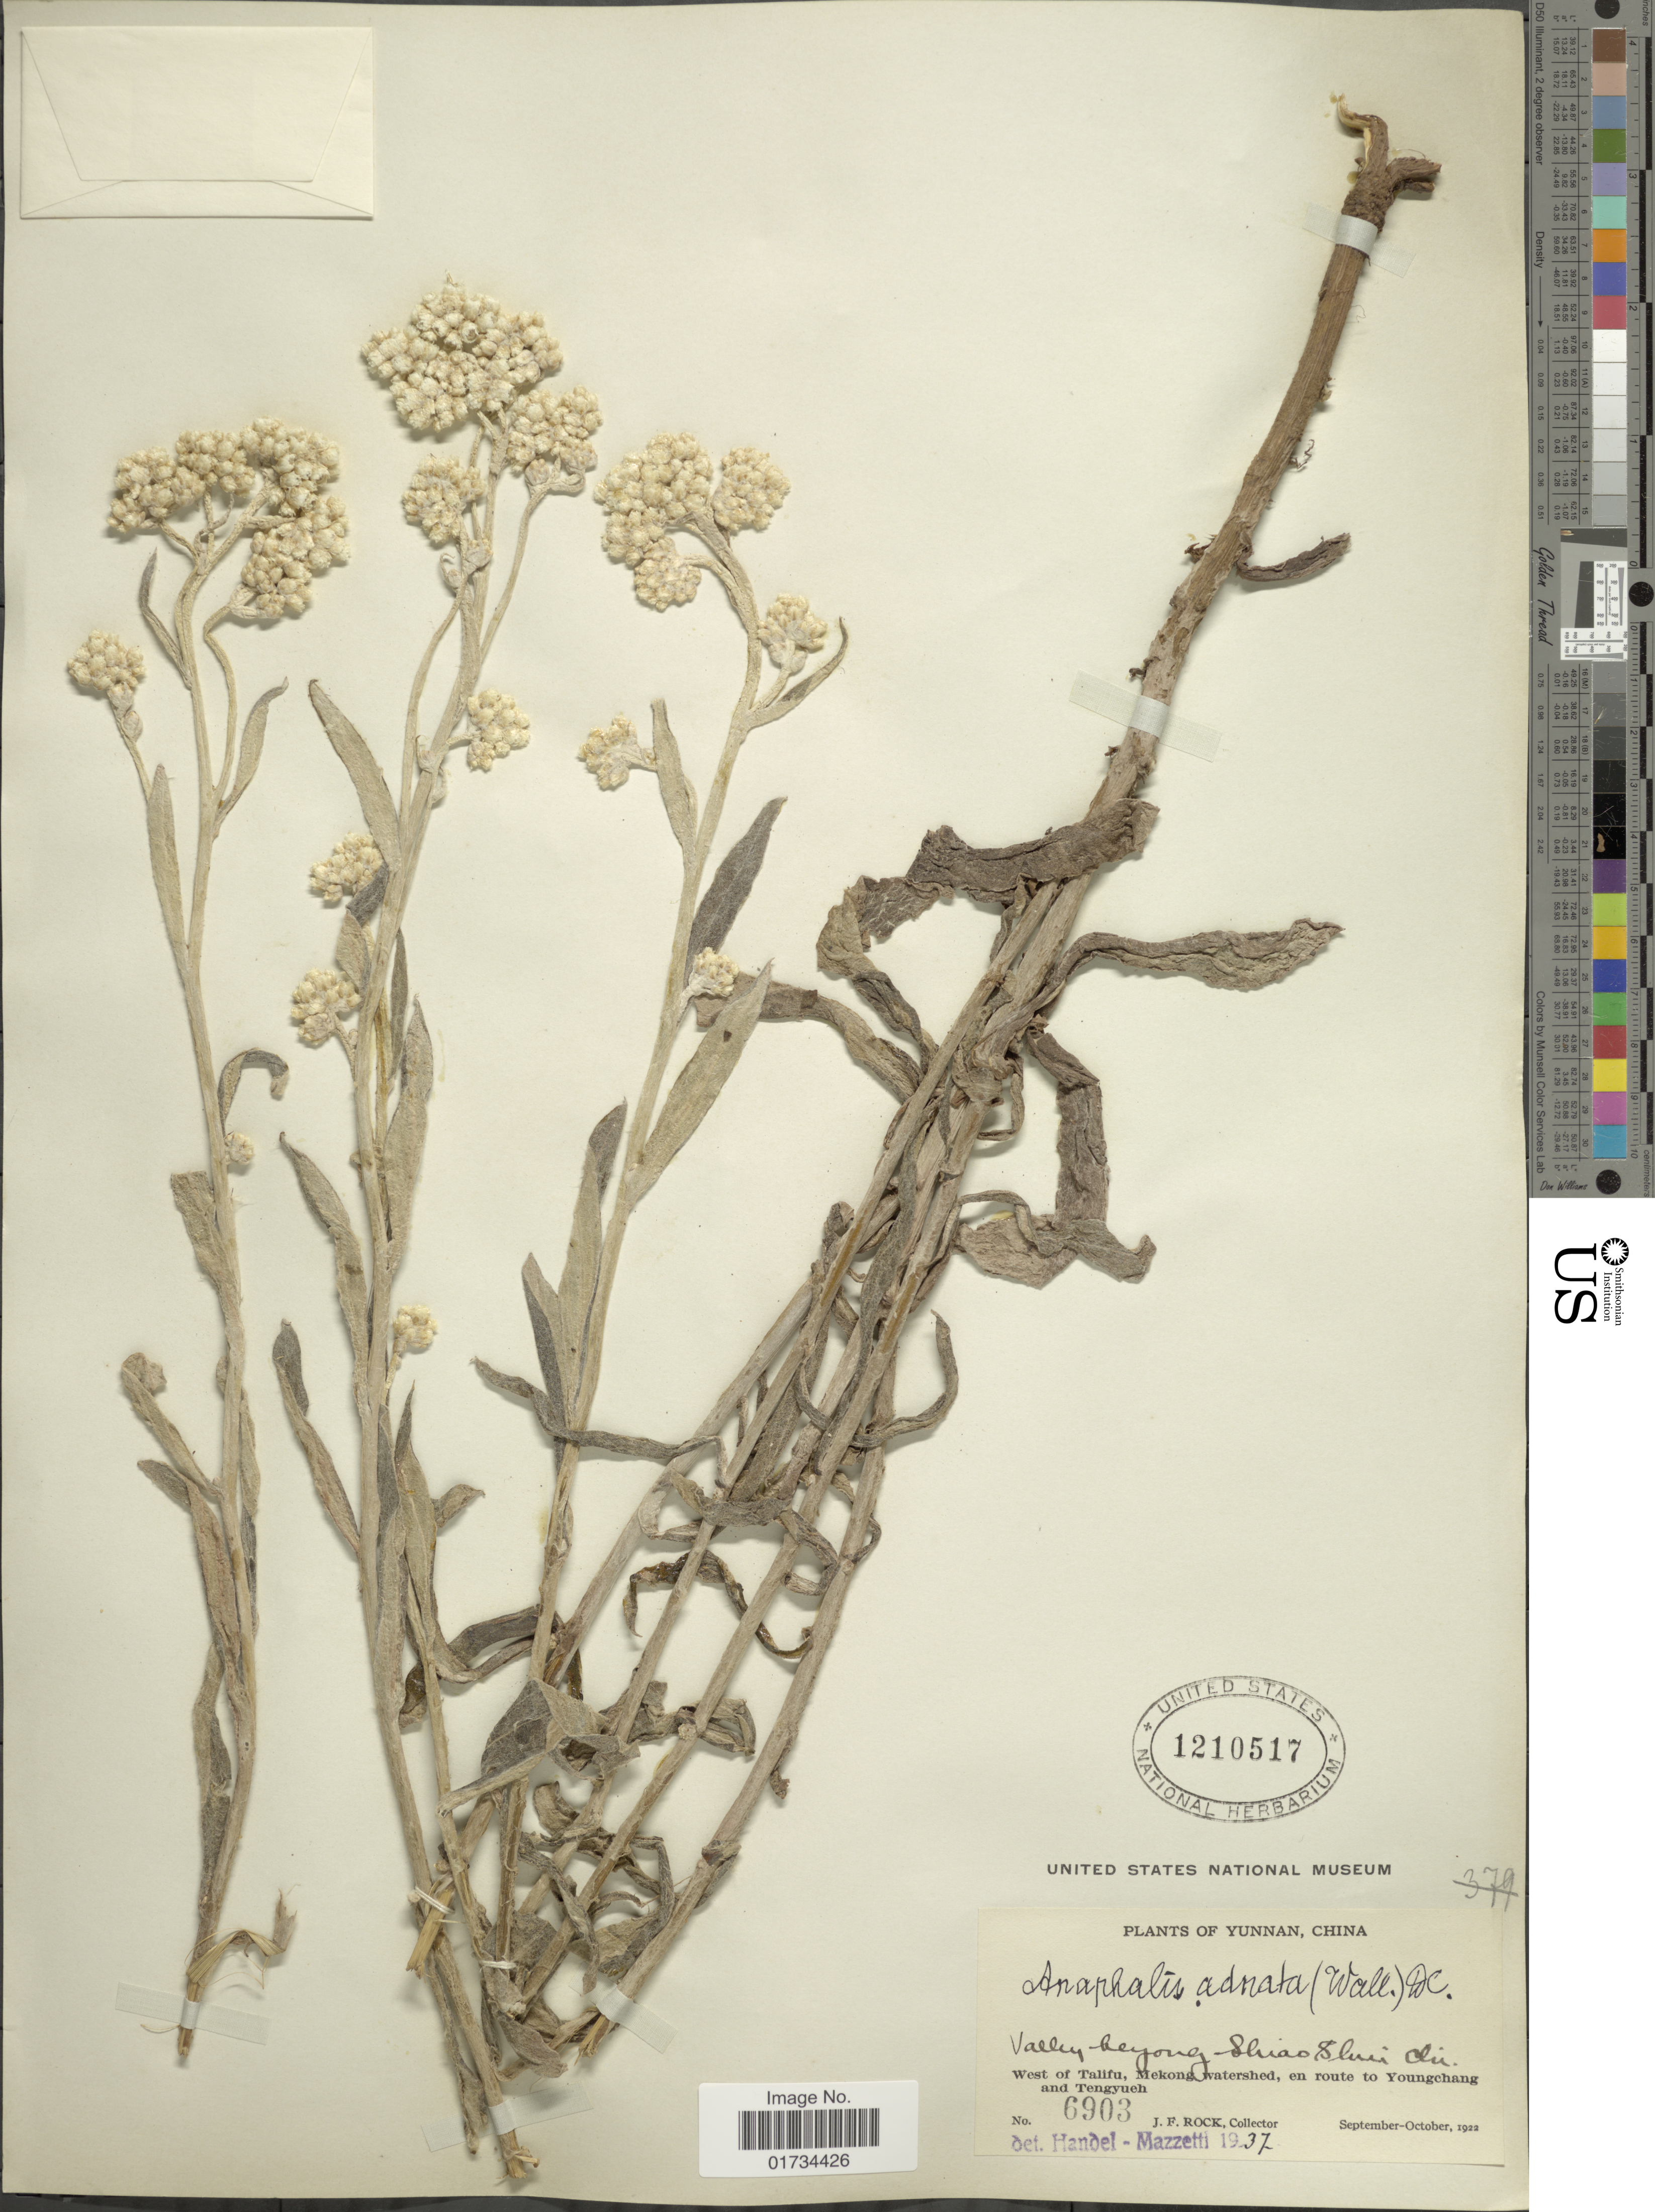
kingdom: Plantae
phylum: Tracheophyta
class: Magnoliopsida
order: Asterales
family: Asteraceae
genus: Anaphalis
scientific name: Anaphalis adnata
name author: DC.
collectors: J. Rock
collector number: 6903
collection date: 1922-09/1922-10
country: China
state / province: Yunnan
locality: Valley beyond Shiao Shui Chi. West of Talifu, Mekong watershed, en route to Youngchang and Tengyueh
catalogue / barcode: US 1210517